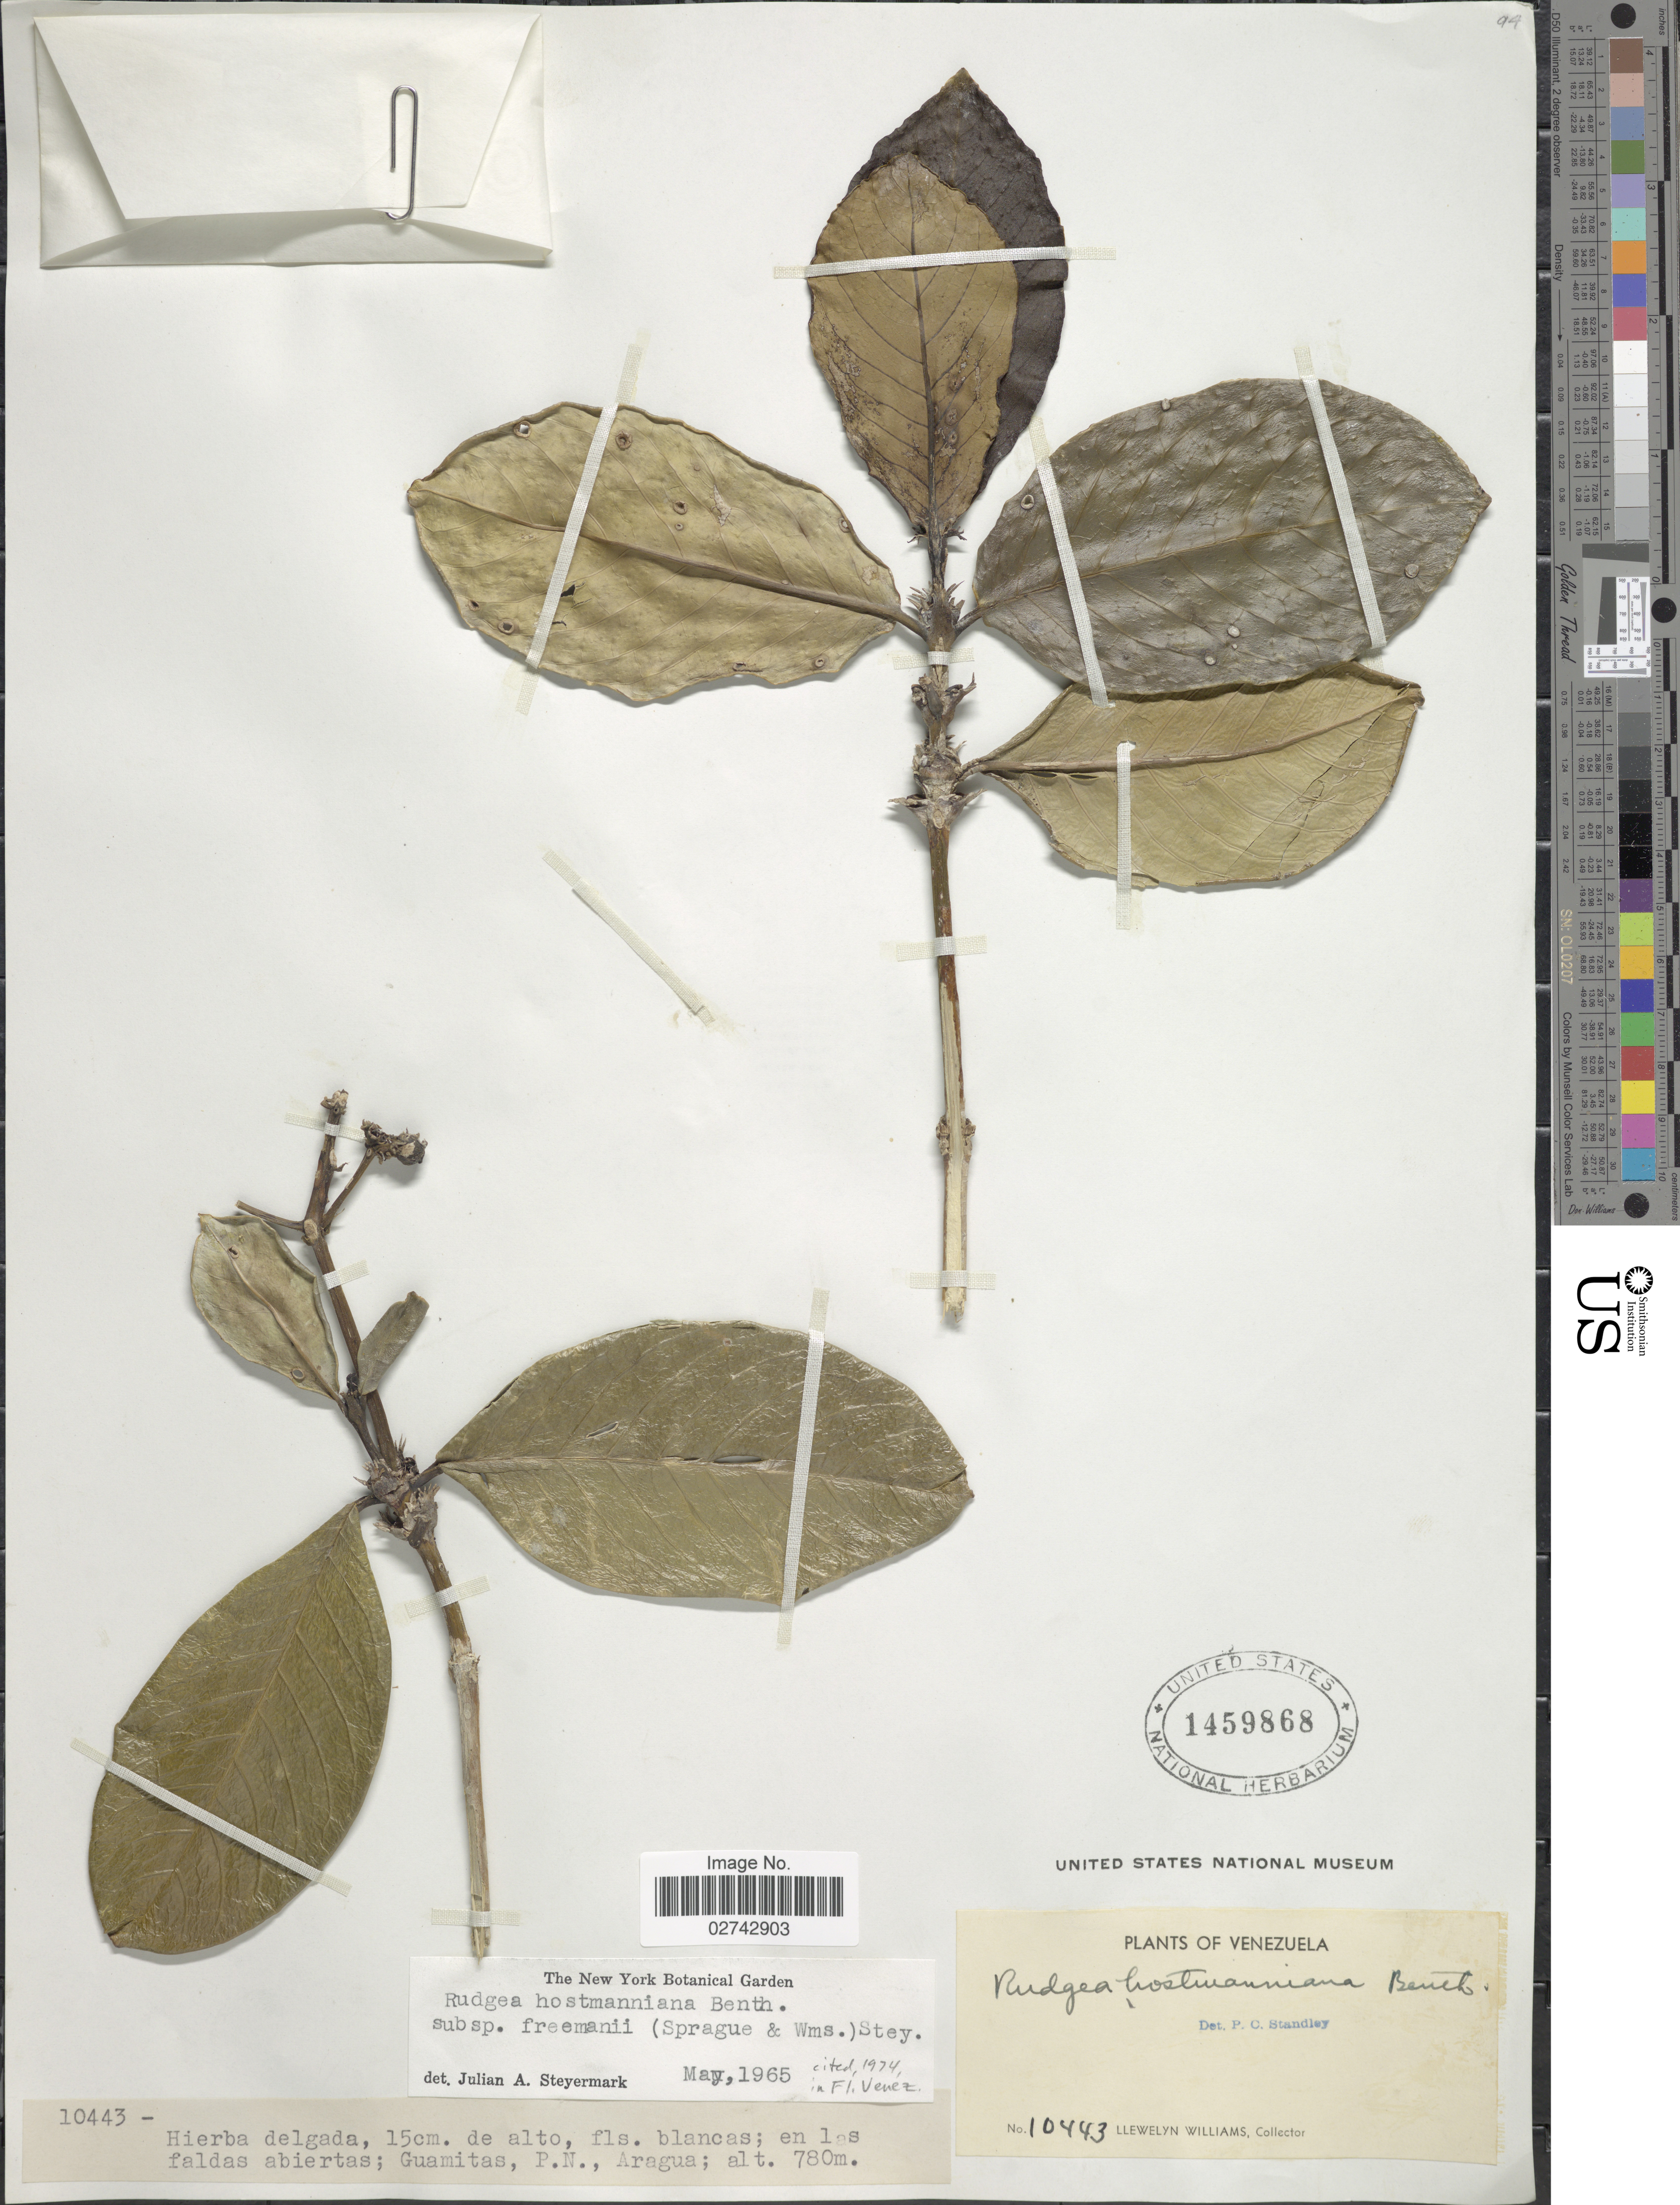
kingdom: Plantae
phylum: Tracheophyta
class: Magnoliopsida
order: Gentianales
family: Rubiaceae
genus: Rudgea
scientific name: Rudgea hostmanniana subsp. freemanii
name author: (C. Sprague & R.O. Williams ex R.O. Williams & Cheesman) Steyerm.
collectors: Ll. Williams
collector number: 10443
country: Venezuela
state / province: Aragua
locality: Guamitas, P.N.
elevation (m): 780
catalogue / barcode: US 1459868